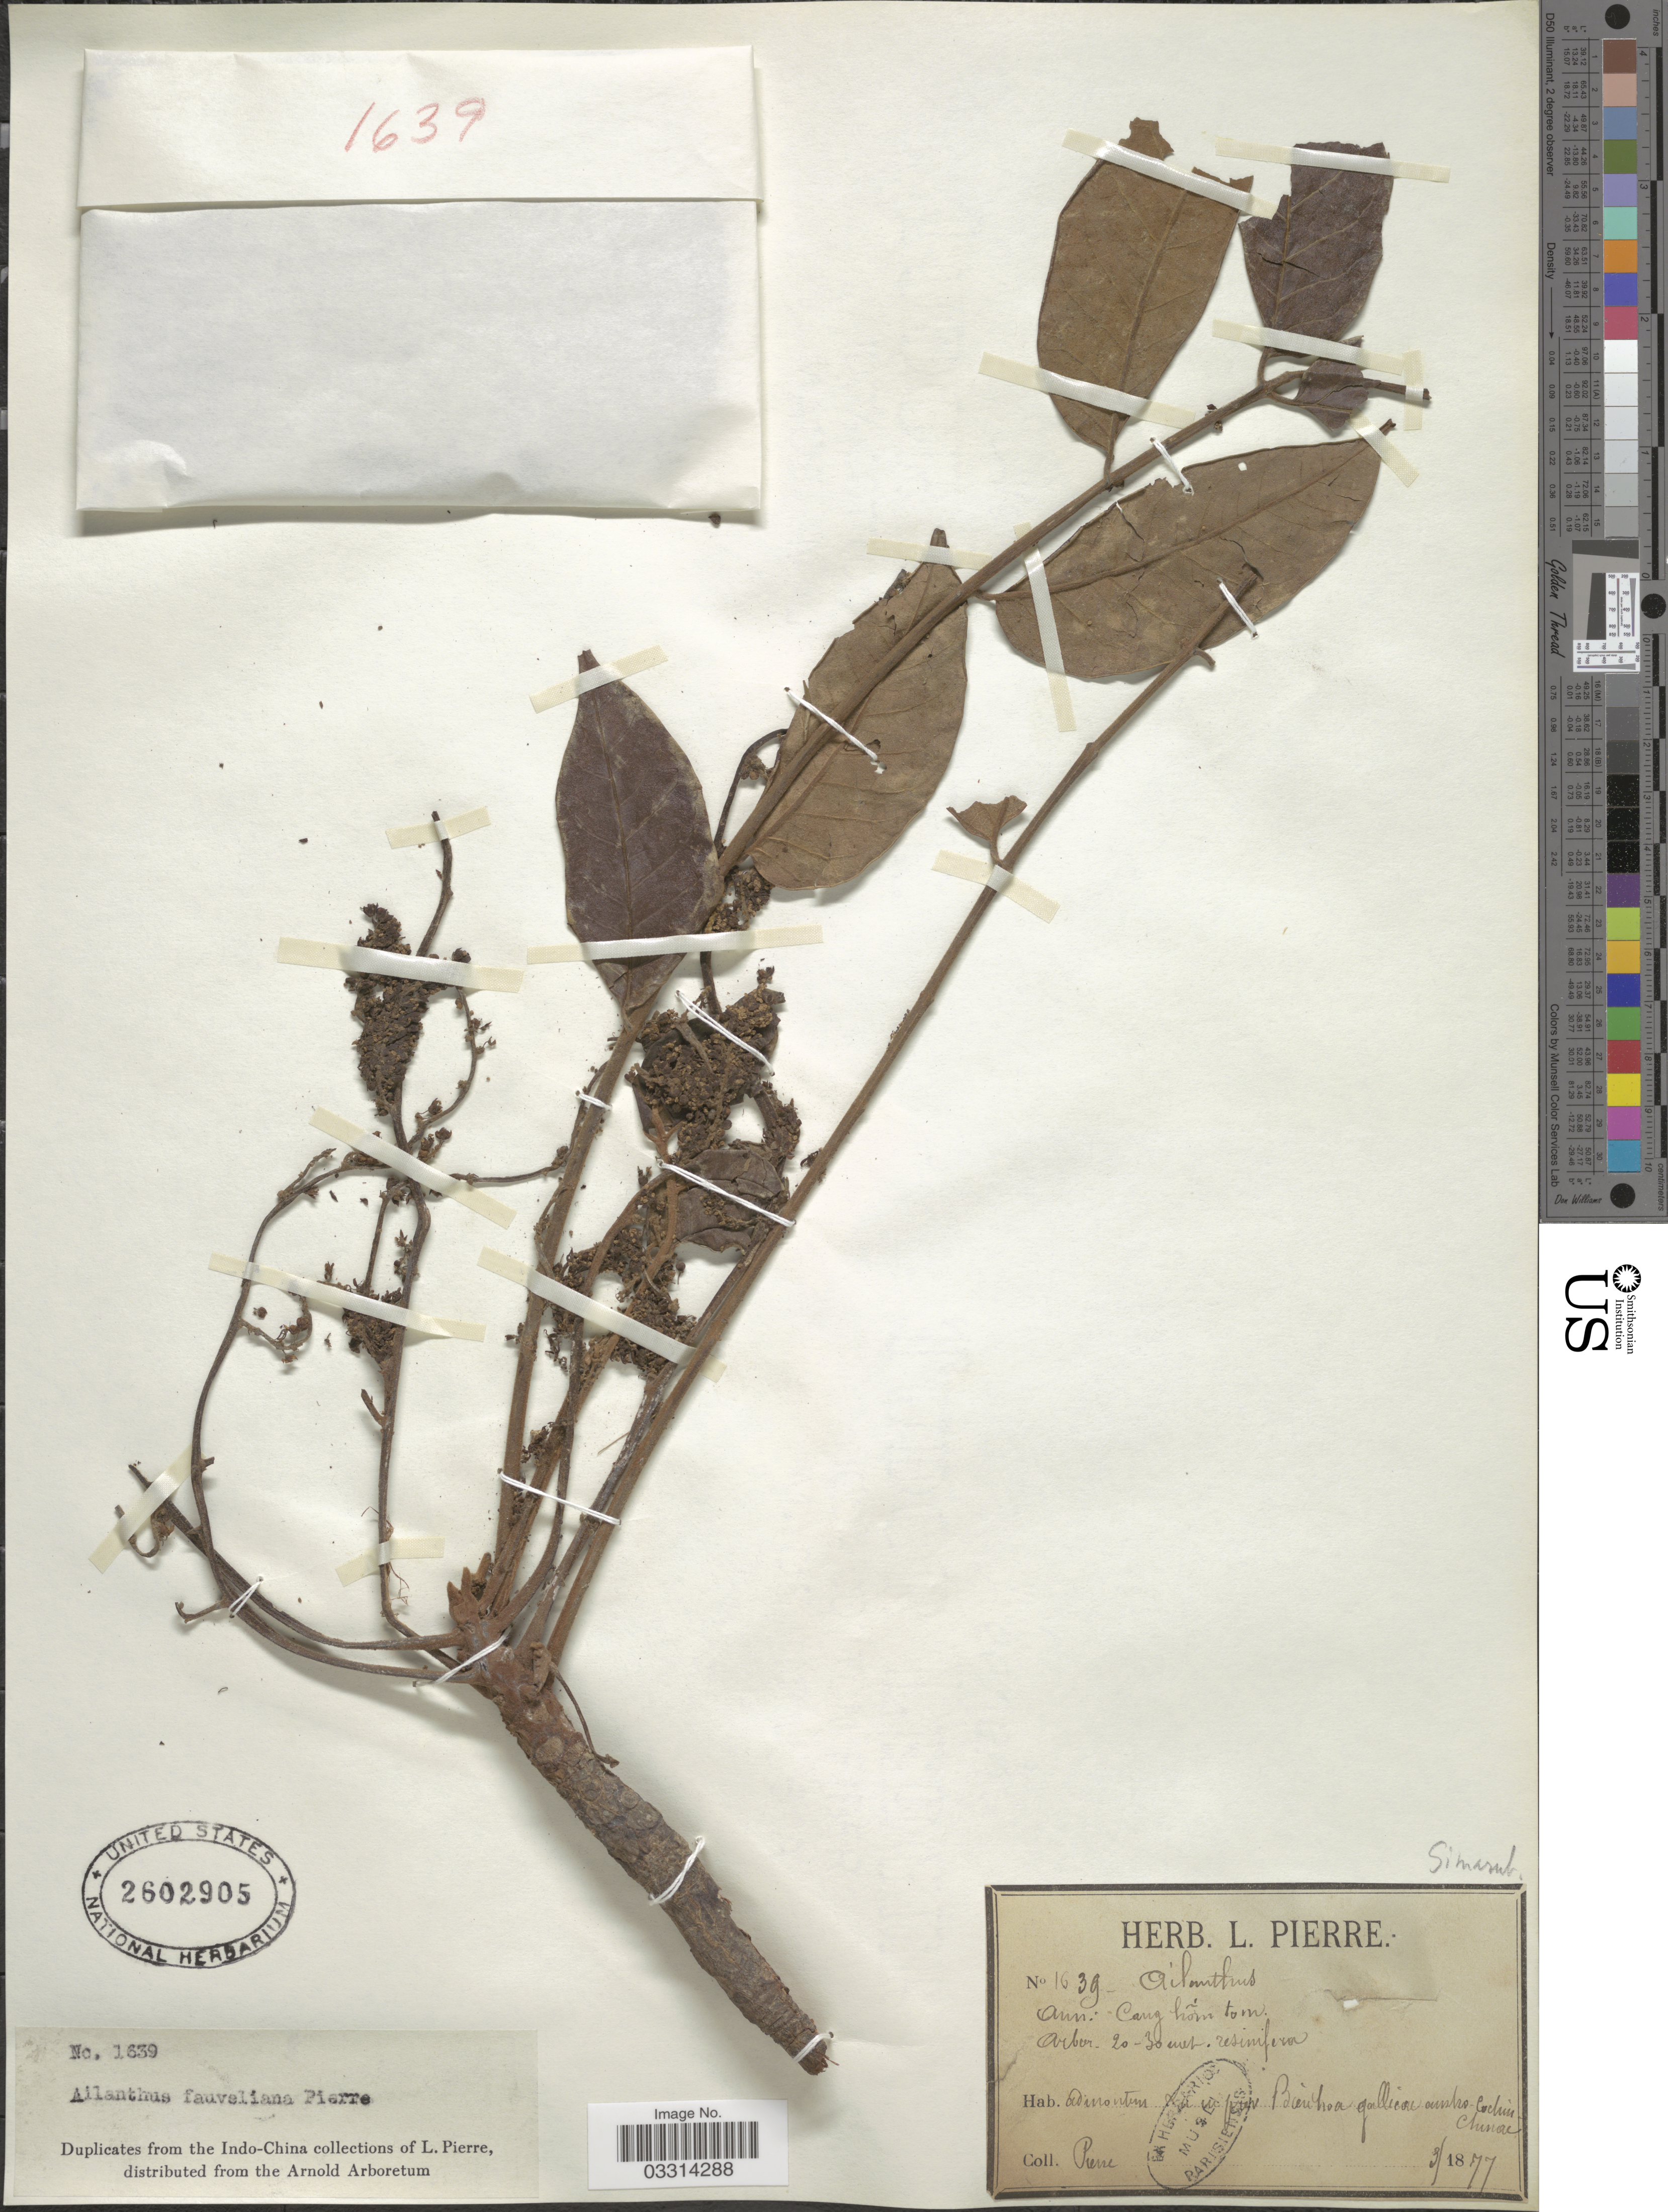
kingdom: Plantae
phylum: Tracheophyta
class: Magnoliopsida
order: Sapindales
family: Simaroubaceae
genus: Ailanthus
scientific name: Ailanthus fauveliana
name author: Pierre ex Laness.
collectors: L. Pierre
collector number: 1639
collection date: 1877-03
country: Vietnam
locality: Ad montem Lu in prov. Bienhoa, Gallicae Austro-Cochinchinae [at Lu mountain in Bien Hoa province, south French Cochinchina]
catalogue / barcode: US 2602905